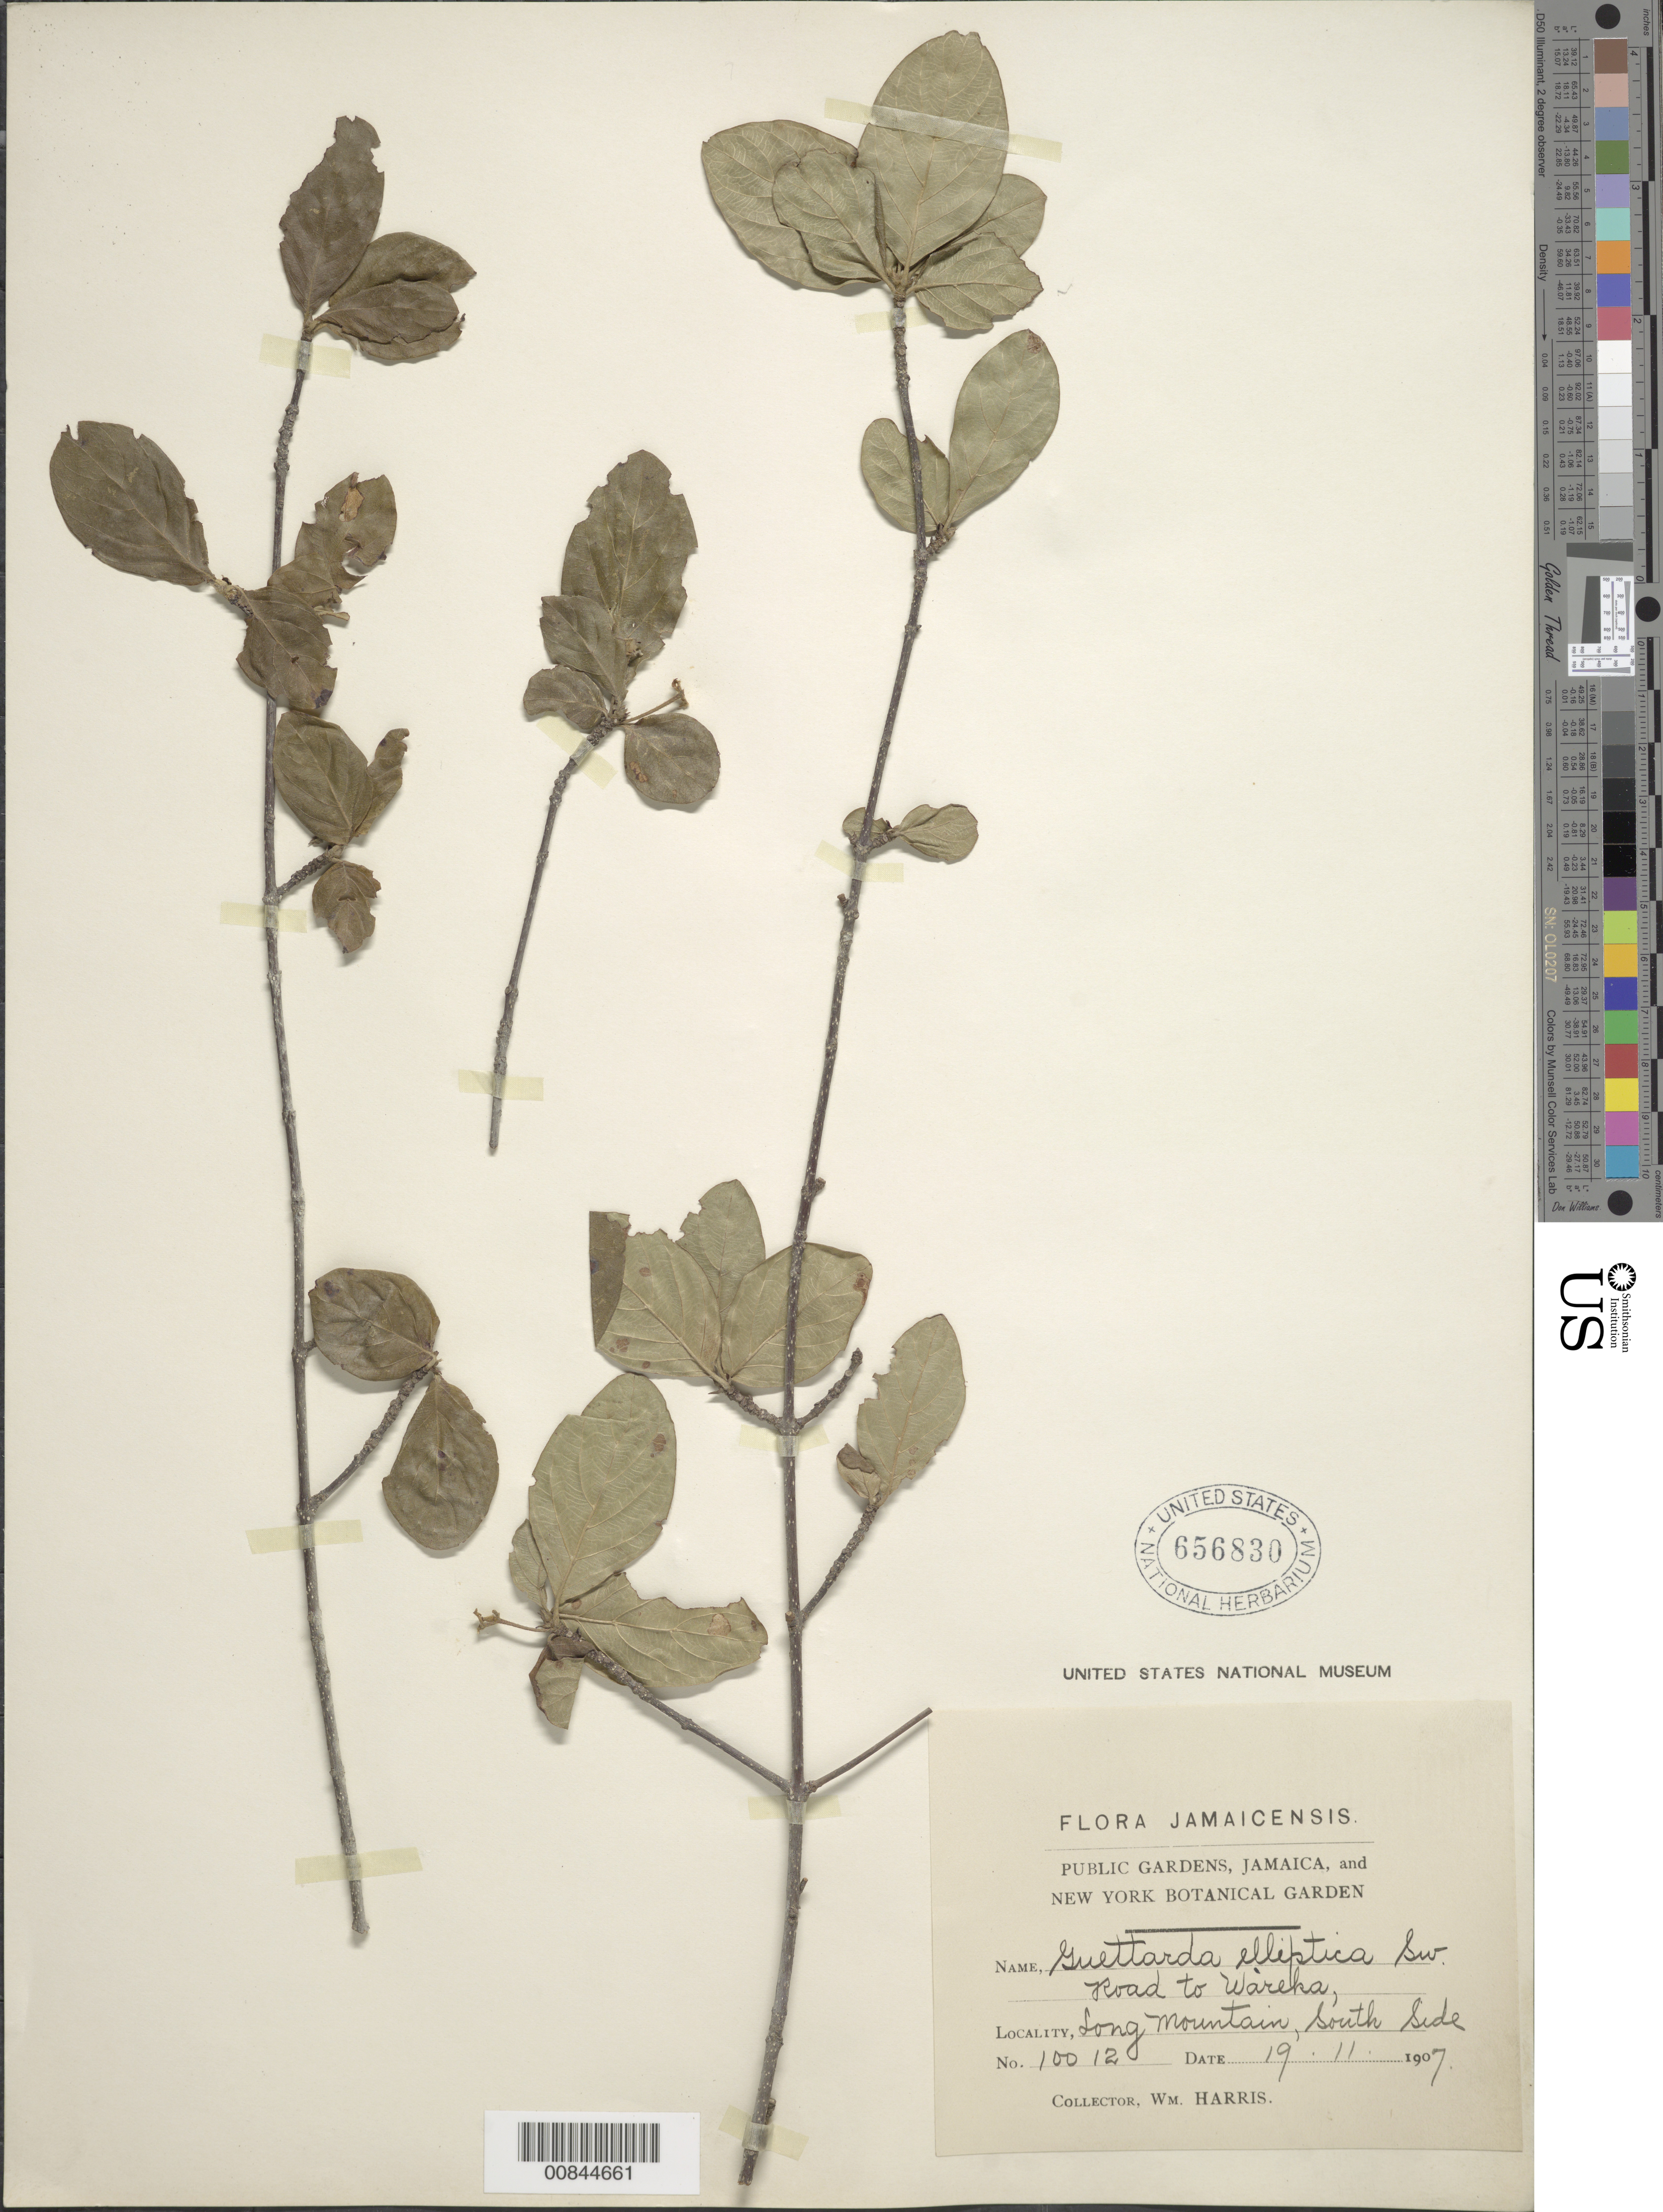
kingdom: Plantae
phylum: Tracheophyta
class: Magnoliopsida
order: Gentianales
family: Rubiaceae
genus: Guettarda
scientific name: Guettarda elliptica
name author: Sw.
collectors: W. H. Harris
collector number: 10012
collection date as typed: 19 Nov 1907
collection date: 1907-11-19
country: Jamaica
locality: Road to Wareka. Long Mountains, south side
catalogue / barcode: US 656830